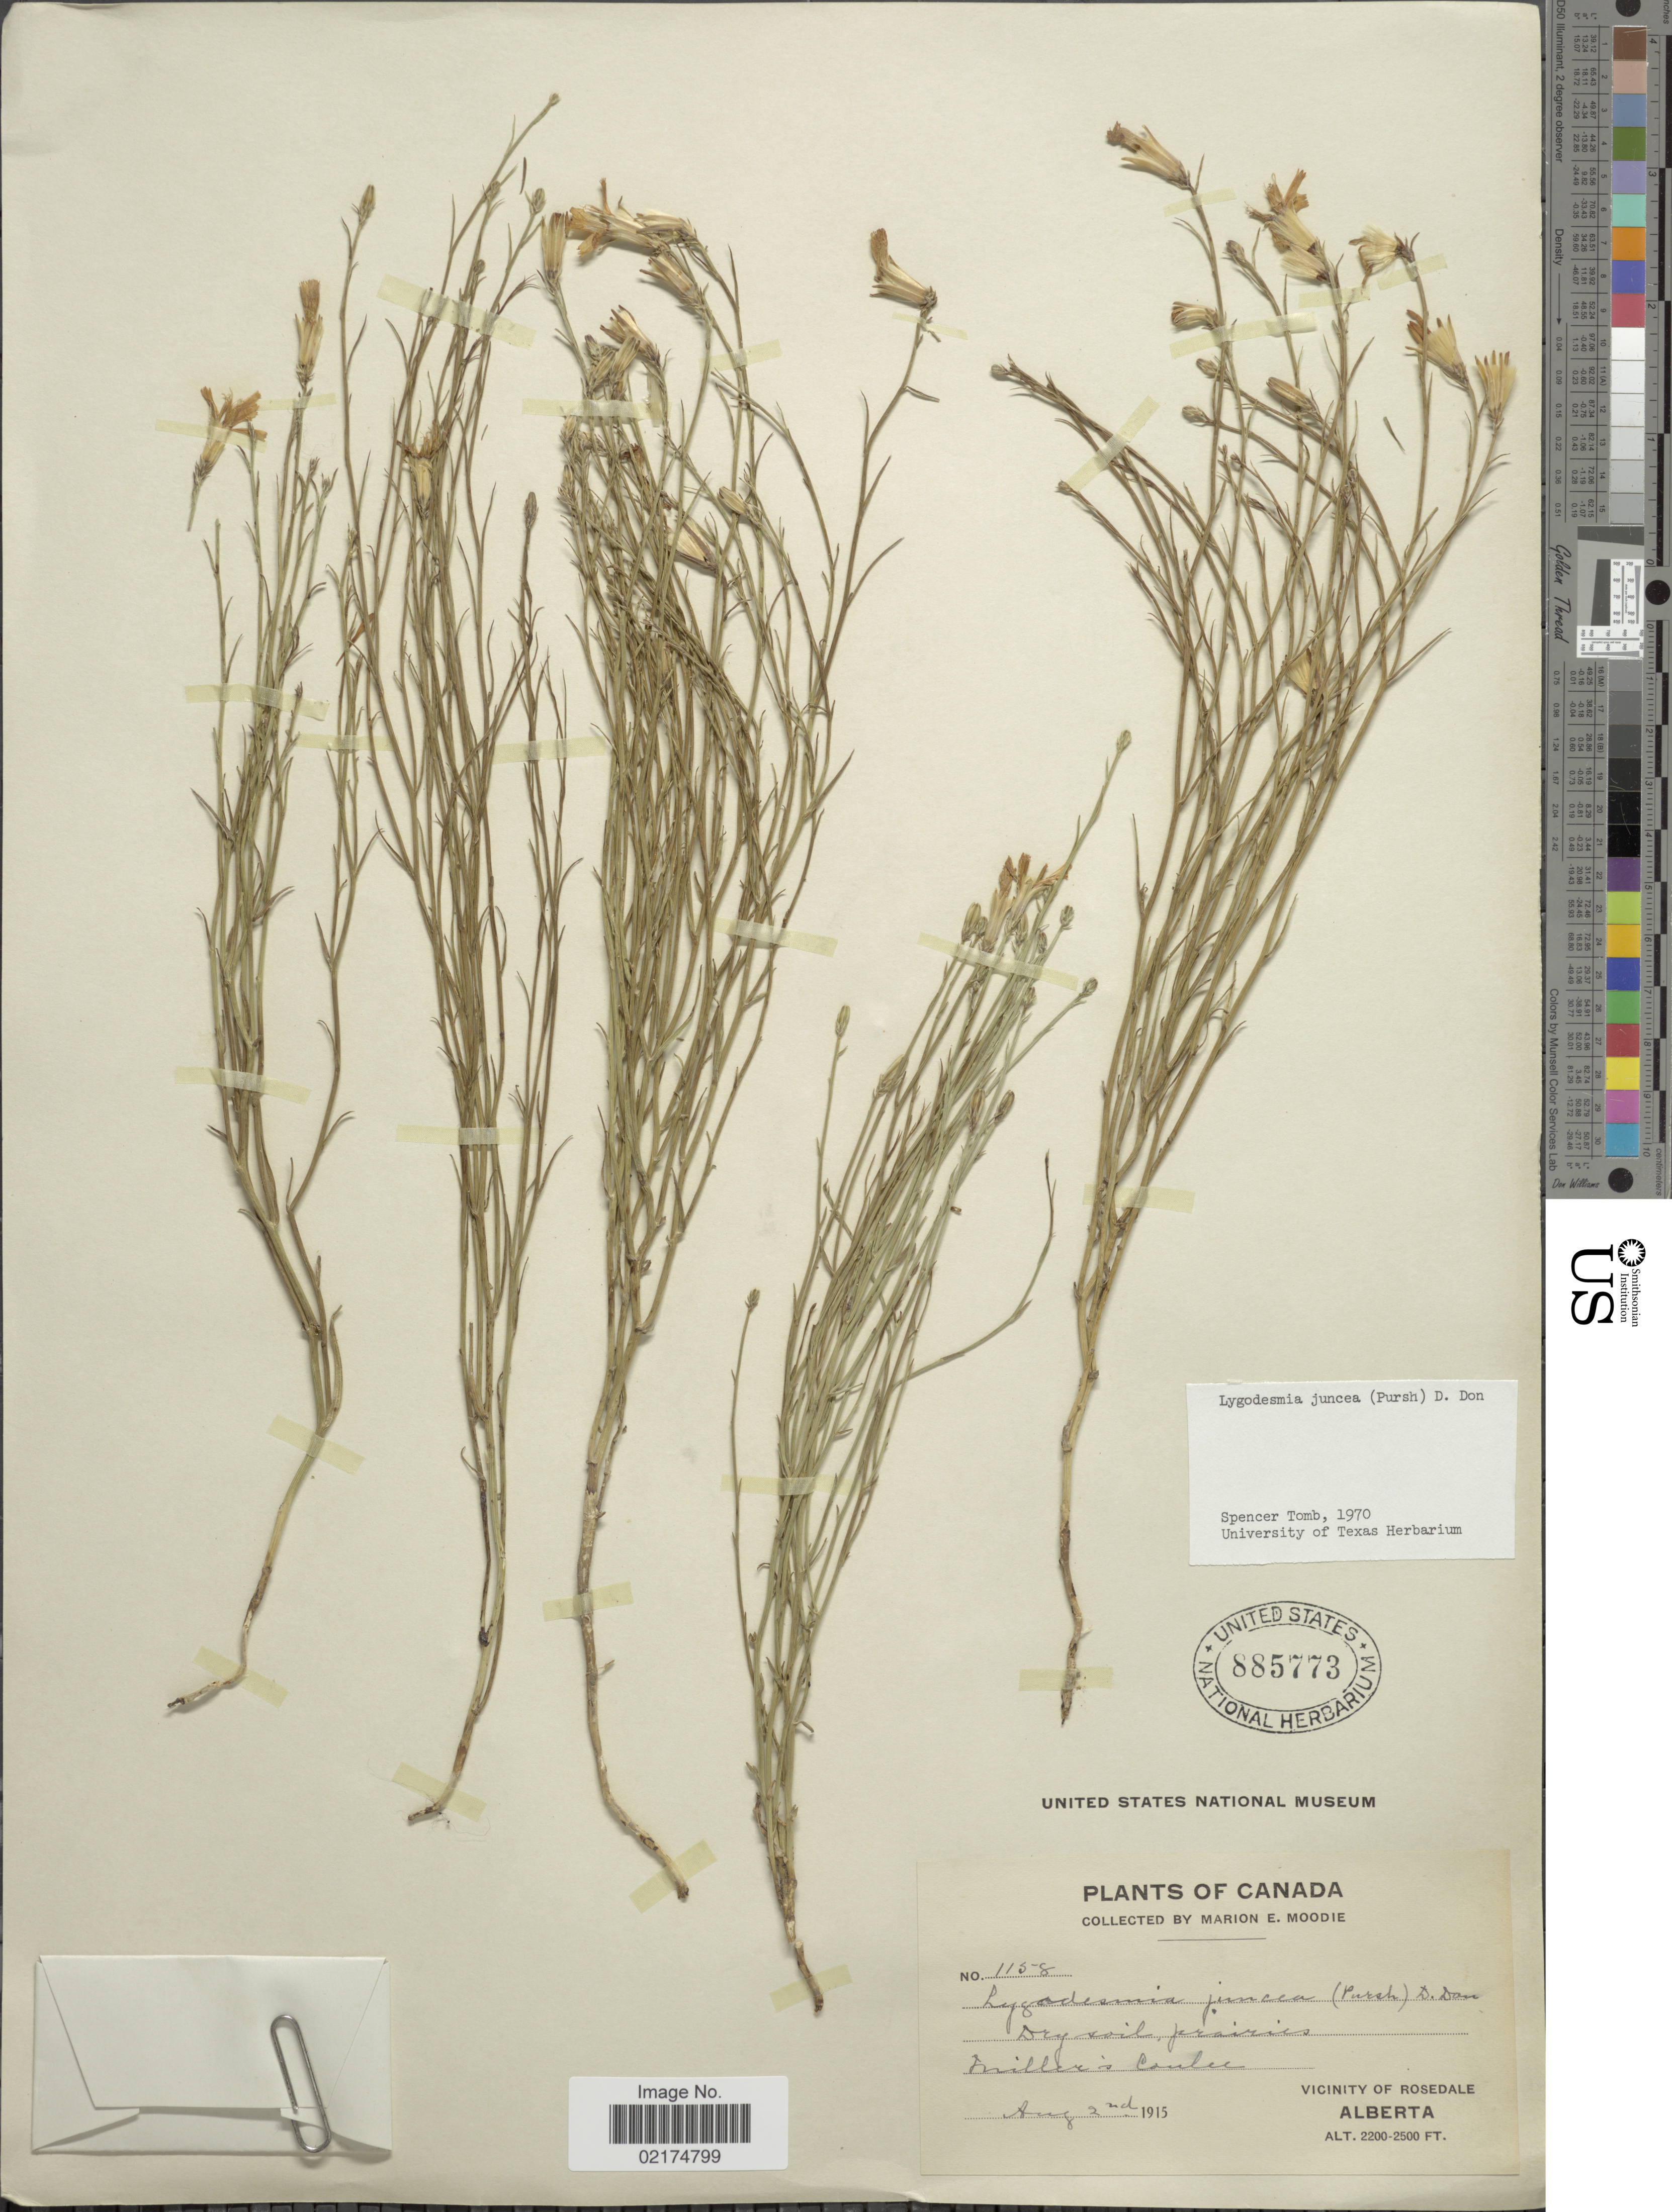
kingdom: Plantae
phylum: Tracheophyta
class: Magnoliopsida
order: Asterales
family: Asteraceae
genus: Lygodesmia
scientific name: Lygodesmia juncea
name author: D. Don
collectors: M. E. Moodie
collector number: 1158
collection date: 1915-08-02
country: Canada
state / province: Alberta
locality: Millers Coulee, Vicinity of Rosedale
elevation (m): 671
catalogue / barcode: US 885773